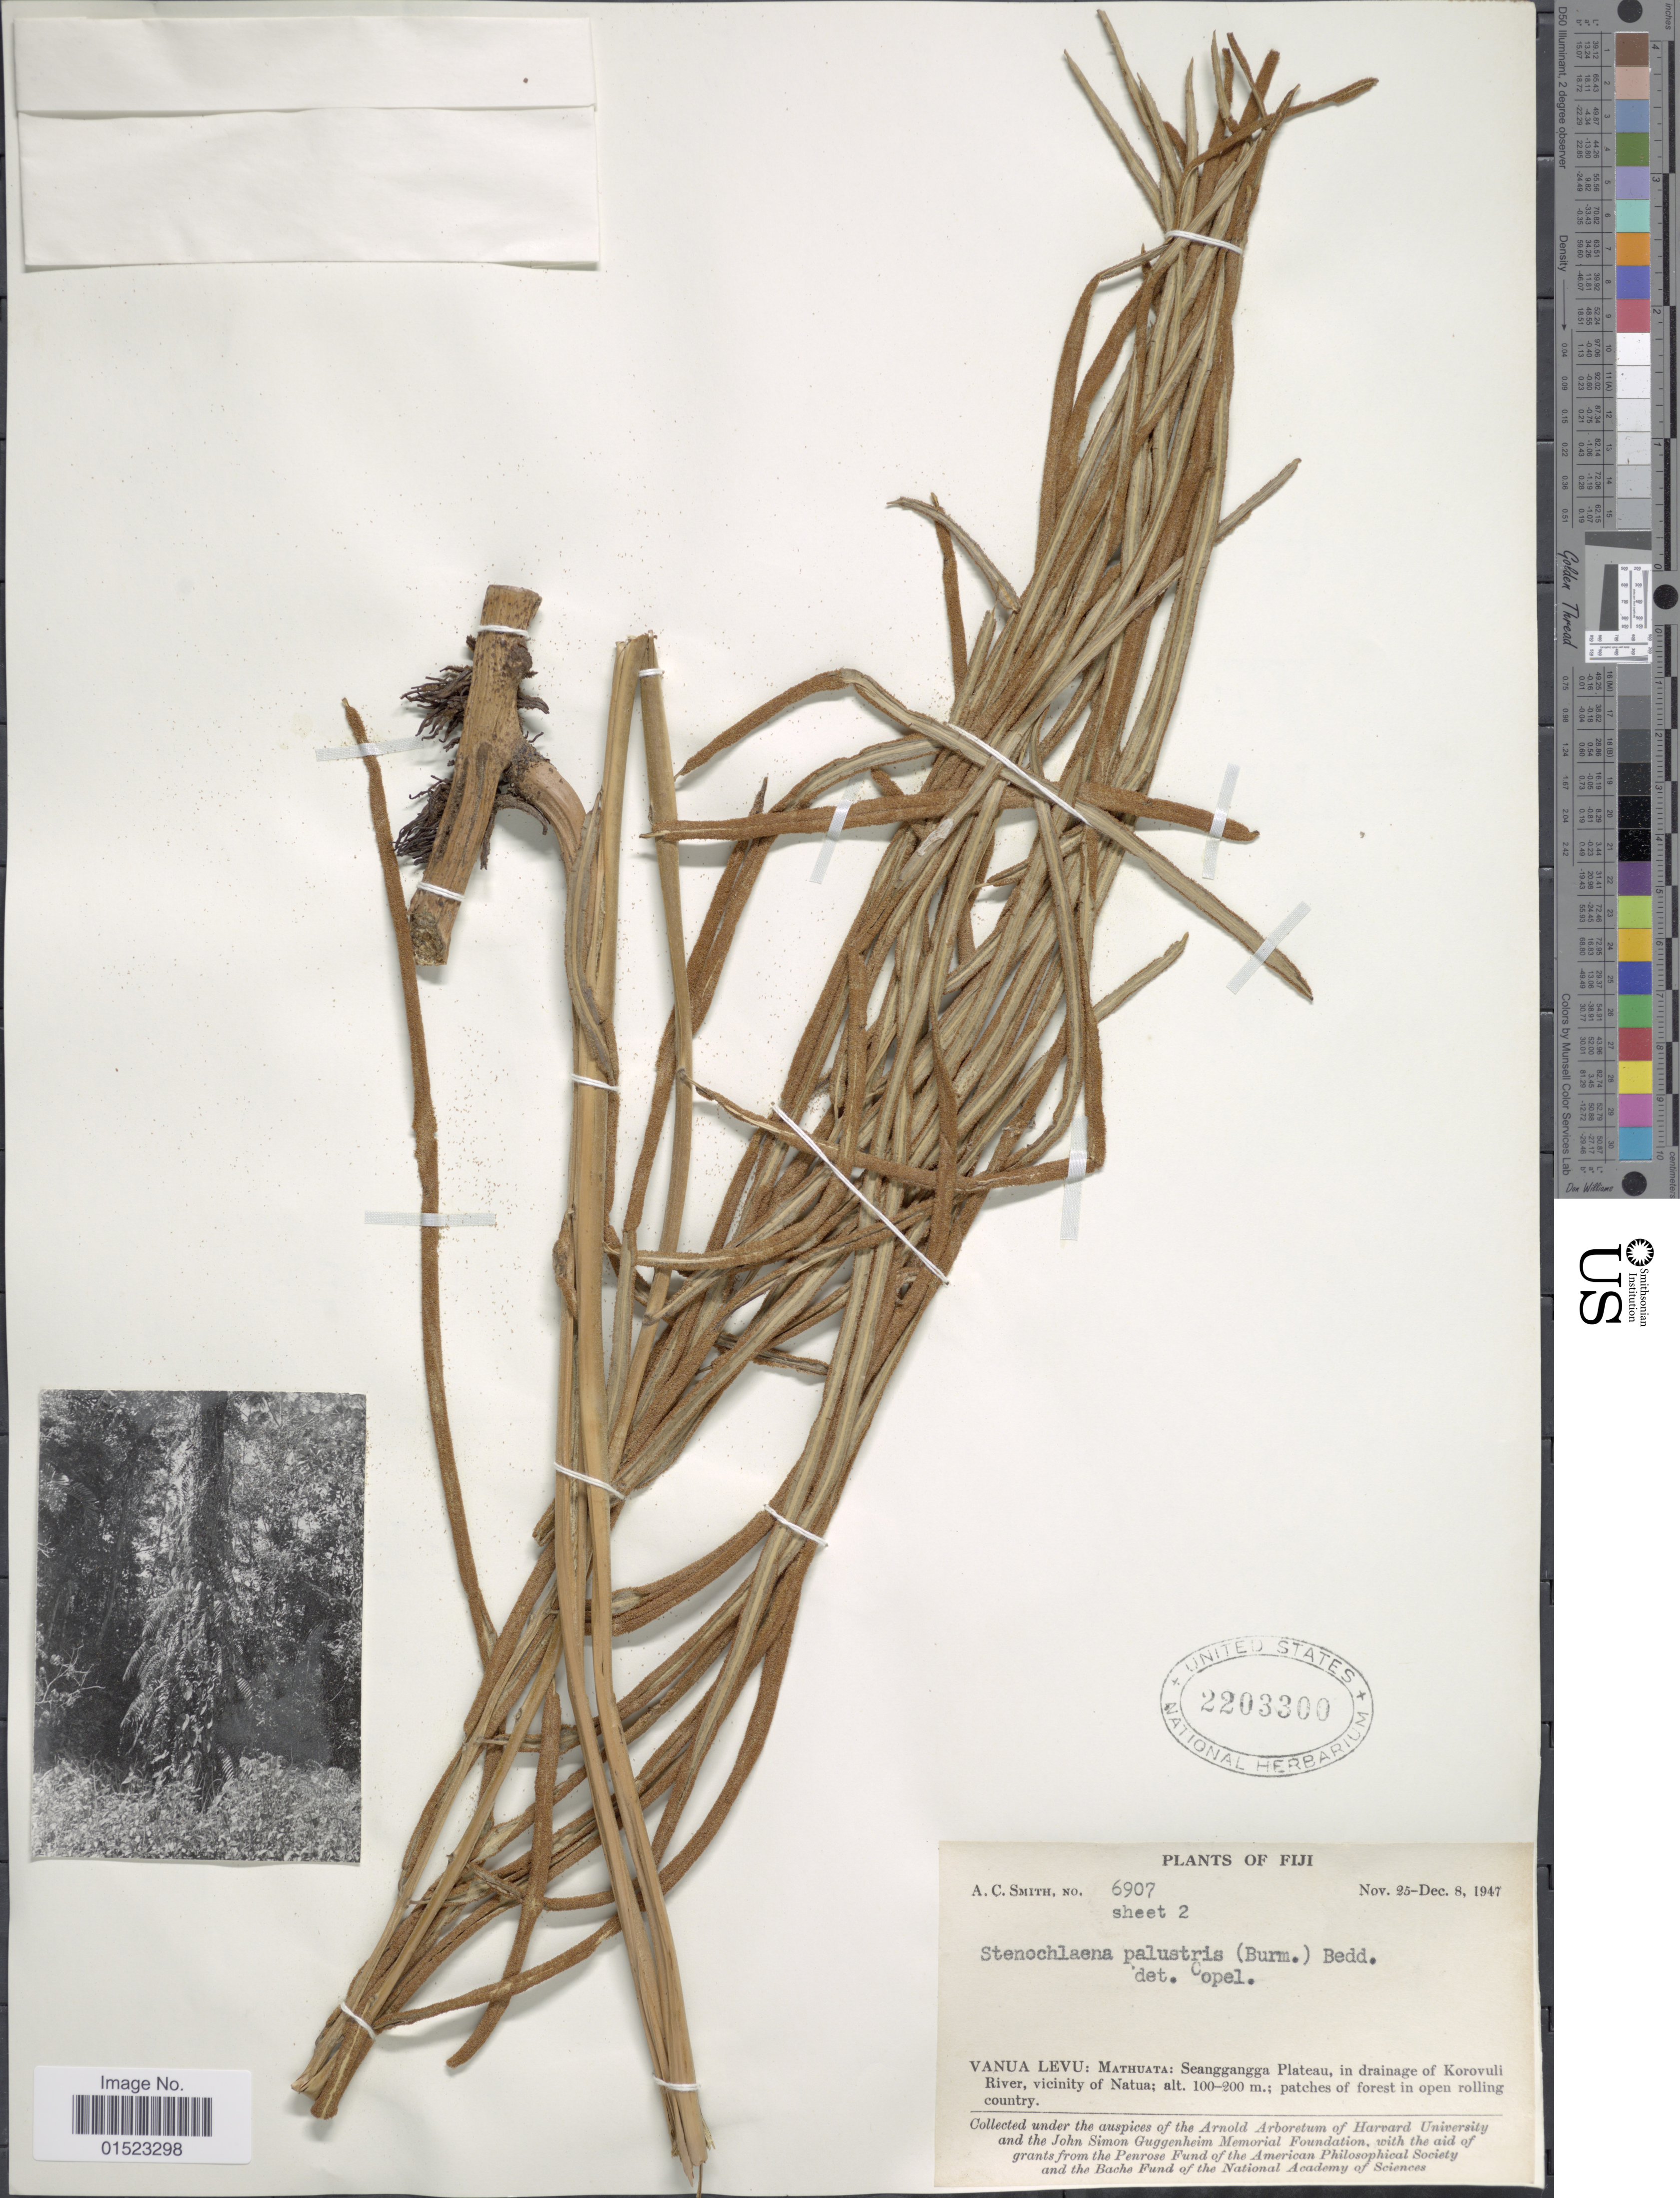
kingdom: Plantae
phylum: Tracheophyta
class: Polypodiopsida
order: Polypodiales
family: Blechnaceae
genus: Stenochlaena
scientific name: Stenochlaena palustris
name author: (Burm. f.) Bedd.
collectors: A. C. Smith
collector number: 6907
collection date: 1947-11-25/1947-12-08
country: Fiji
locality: Vanua Levu : Mathuata; Seanggangga Plateau, in drainage of Korovuli River, Vicinity of Natua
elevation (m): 100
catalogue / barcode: US 2203300